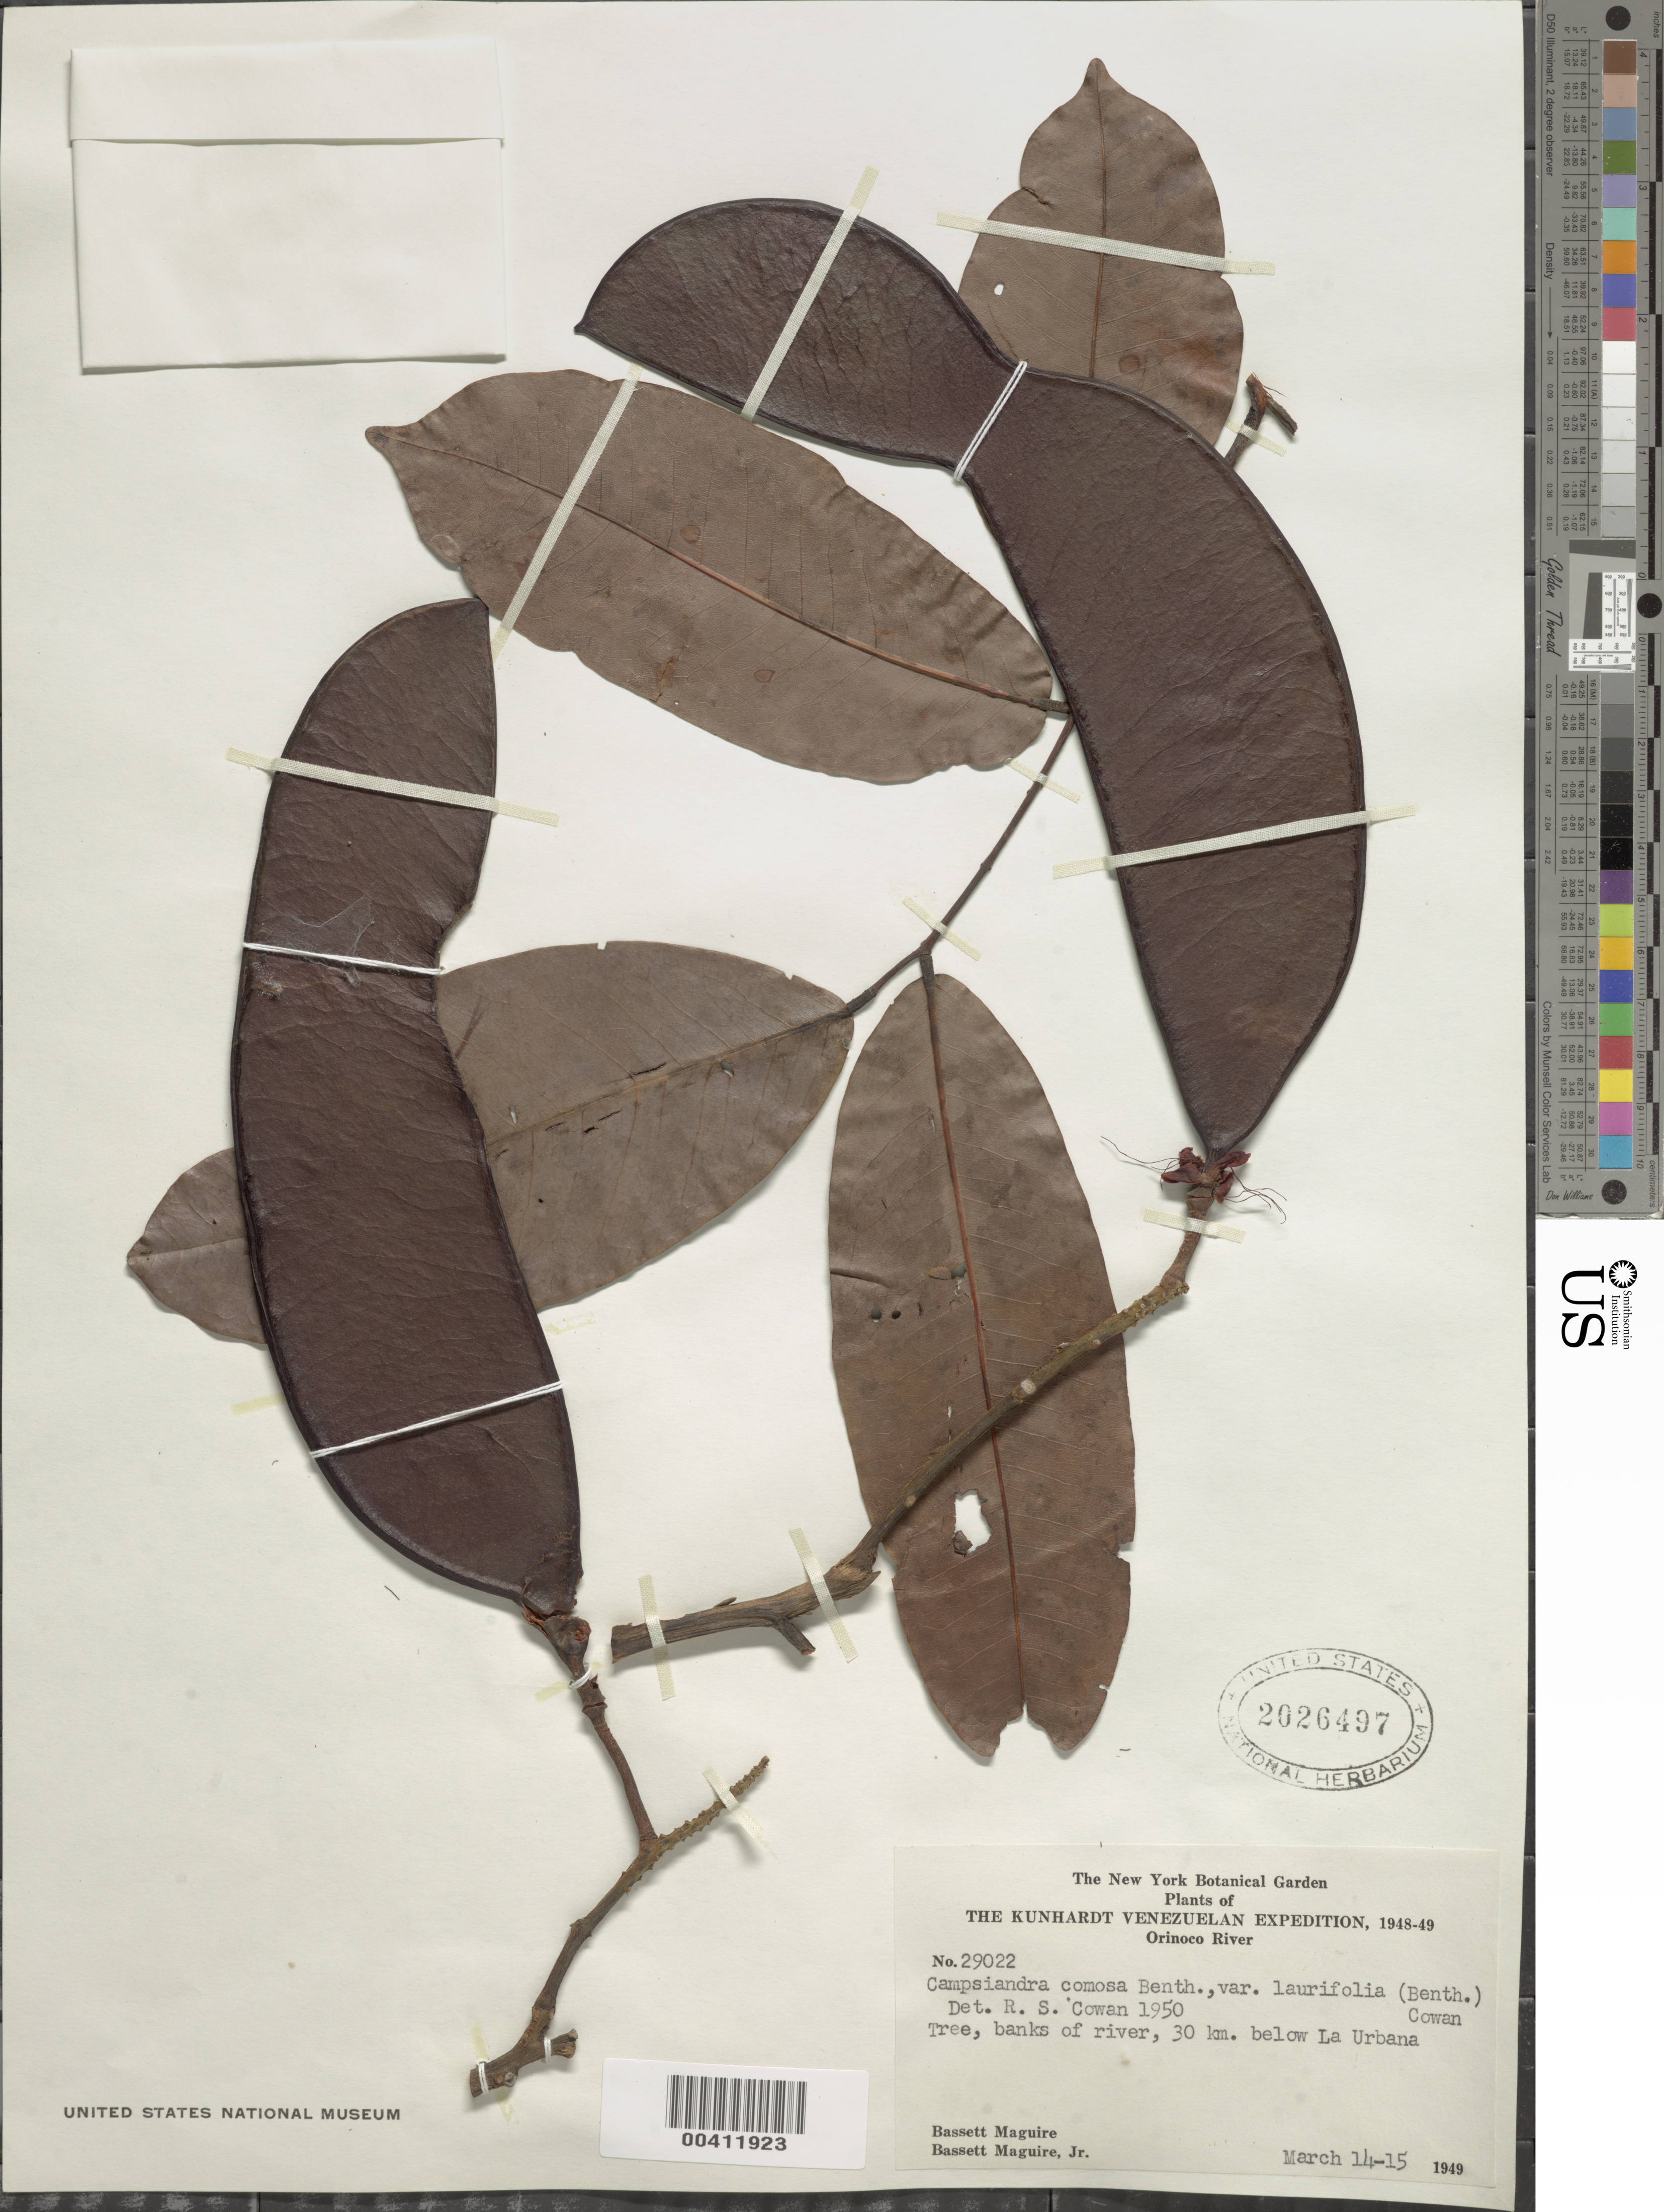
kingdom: Plantae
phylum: Tracheophyta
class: Magnoliopsida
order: Fabales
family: Fabaceae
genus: Campsiandra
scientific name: Campsiandra comosa var. laurifolia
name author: (Benth.) R.S. Cowan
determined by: Cowan, R. S.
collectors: B. Maguire & B. Maguire Jr.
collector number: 29022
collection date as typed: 14 Mar 1949 to 15 Mar 1949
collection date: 1949-03-14/1949-03-15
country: Venezuela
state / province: Apure / Bolivar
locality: Rio orinoco, 30 km below la urbana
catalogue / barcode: US 2026497